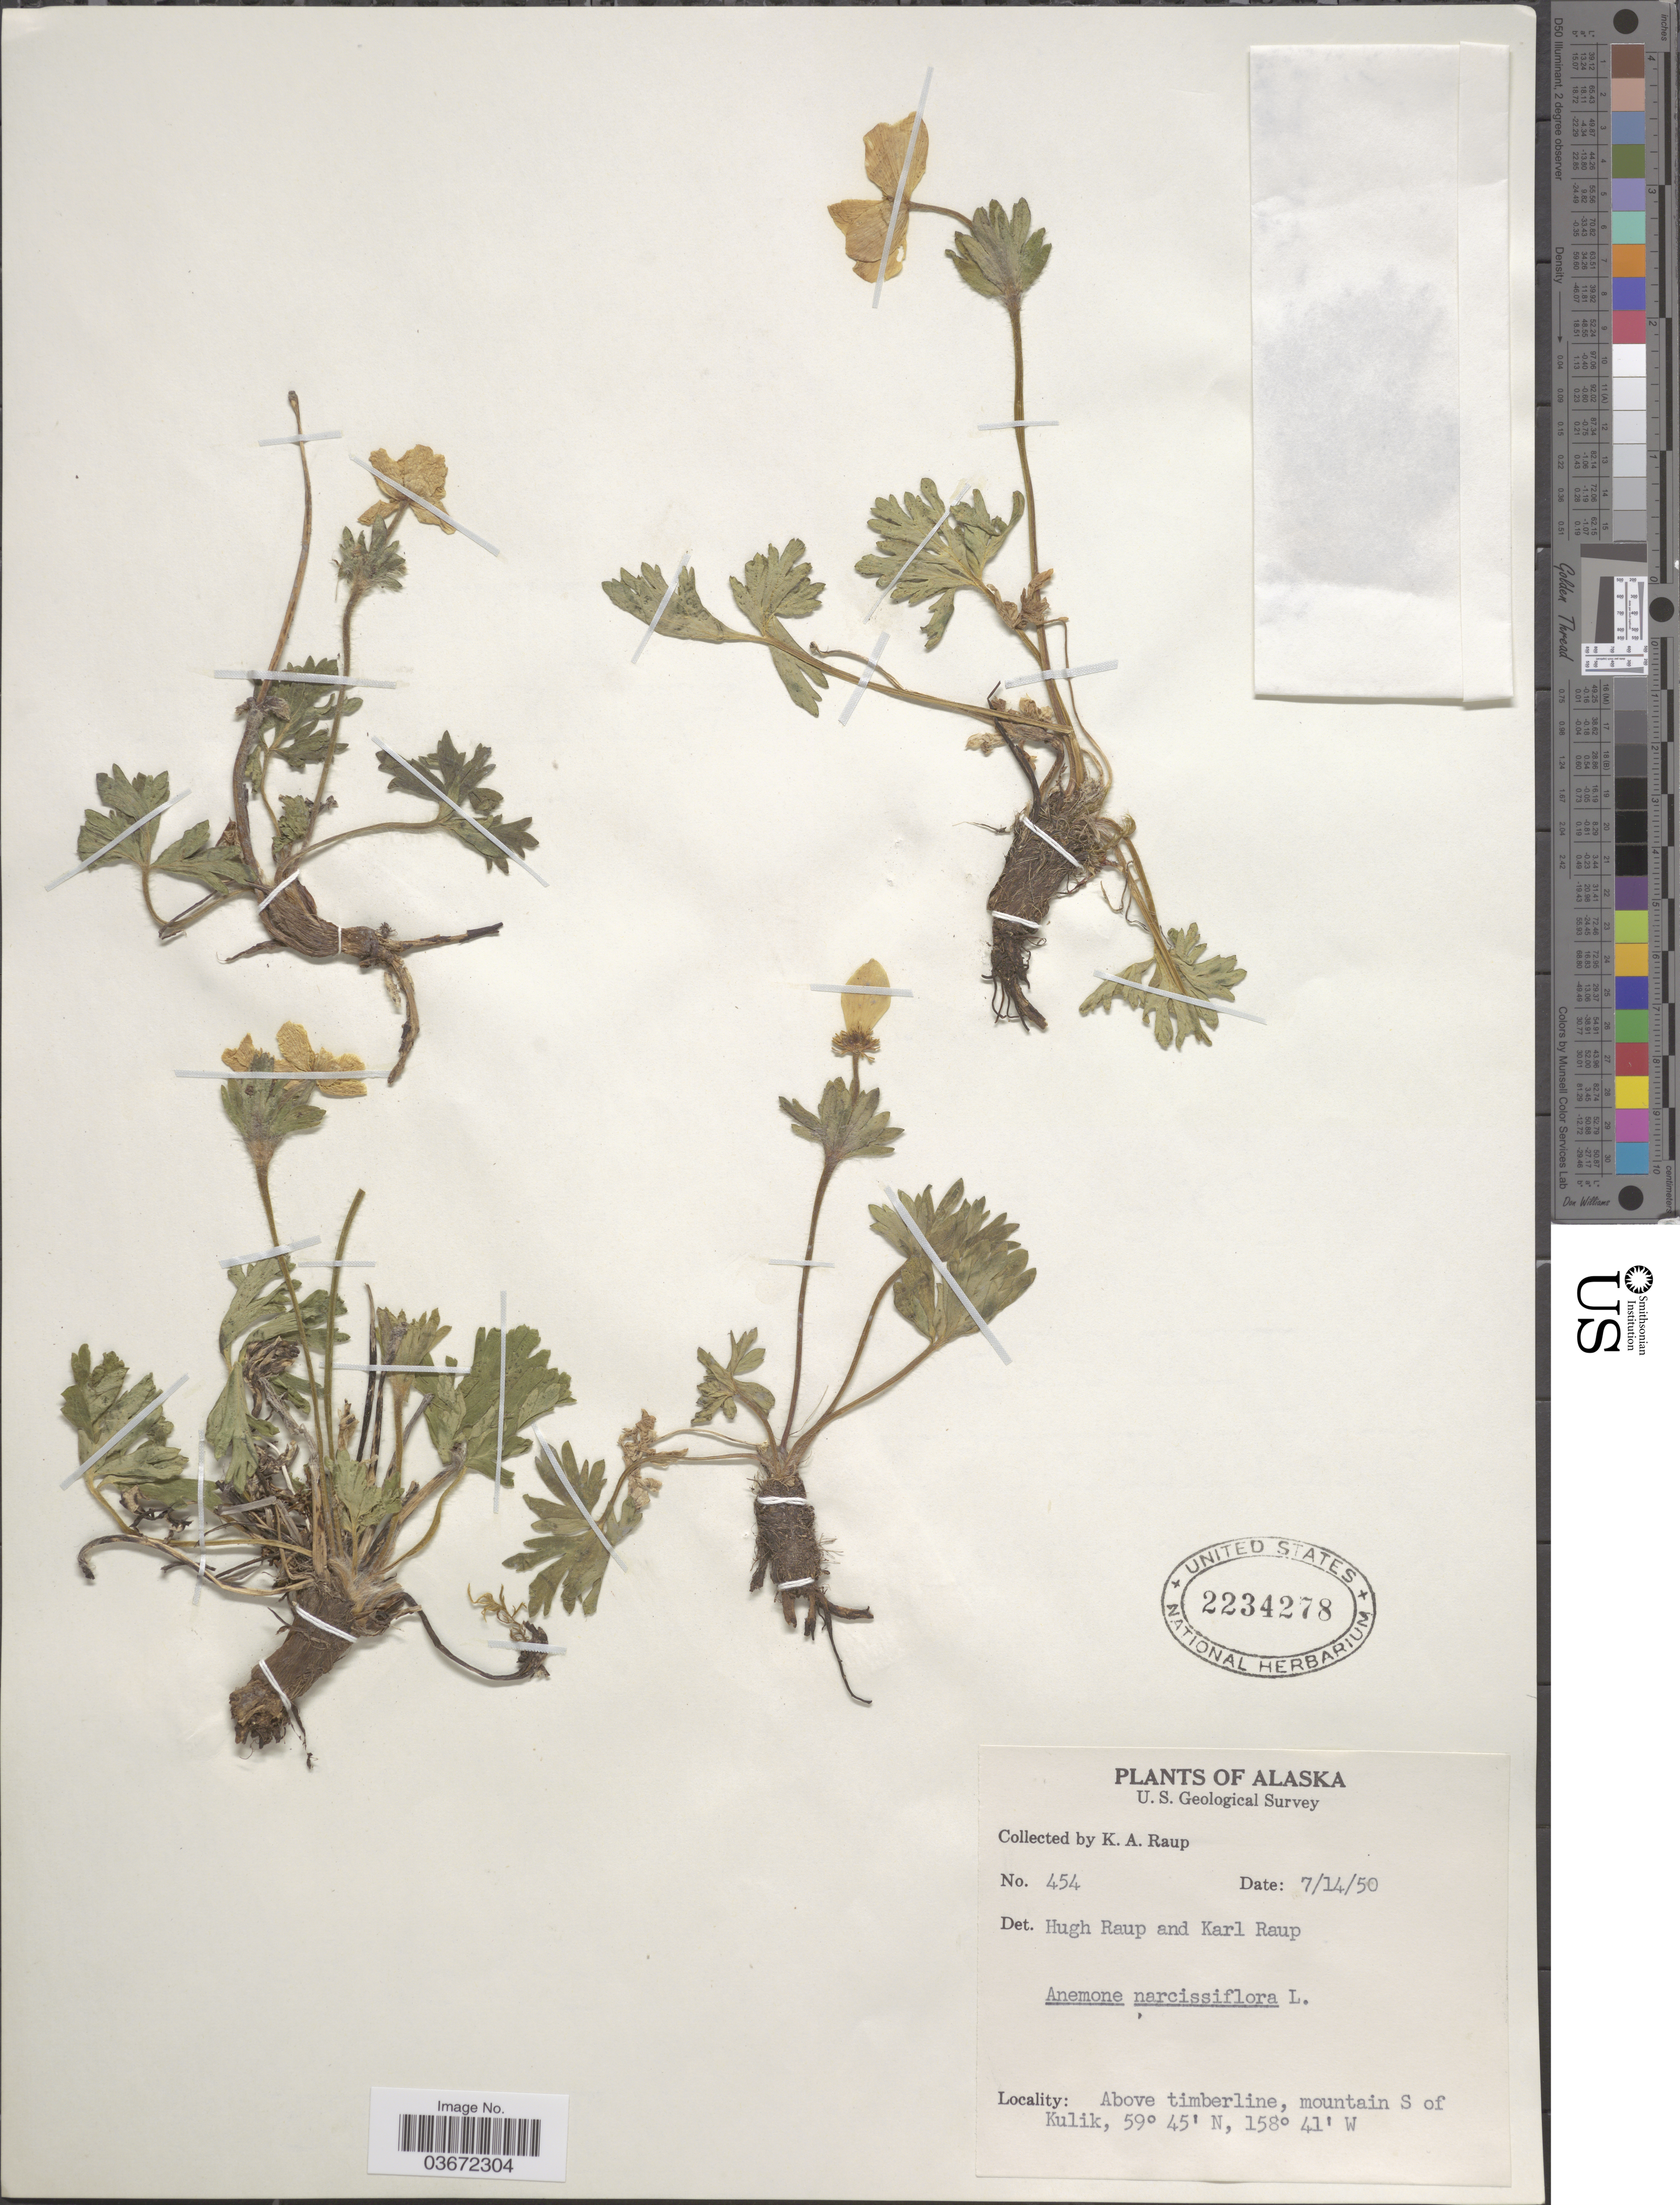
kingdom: Plantae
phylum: Tracheophyta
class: Magnoliopsida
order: Ranunculales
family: Ranunculaceae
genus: Anemone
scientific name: Anemone narcissiflora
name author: L.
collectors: K. Raup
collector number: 454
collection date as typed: Transcribed d/m/y: 14/7/50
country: United States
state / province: Alaska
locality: Above timberline, mountain S of Kulik.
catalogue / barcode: US 2234278